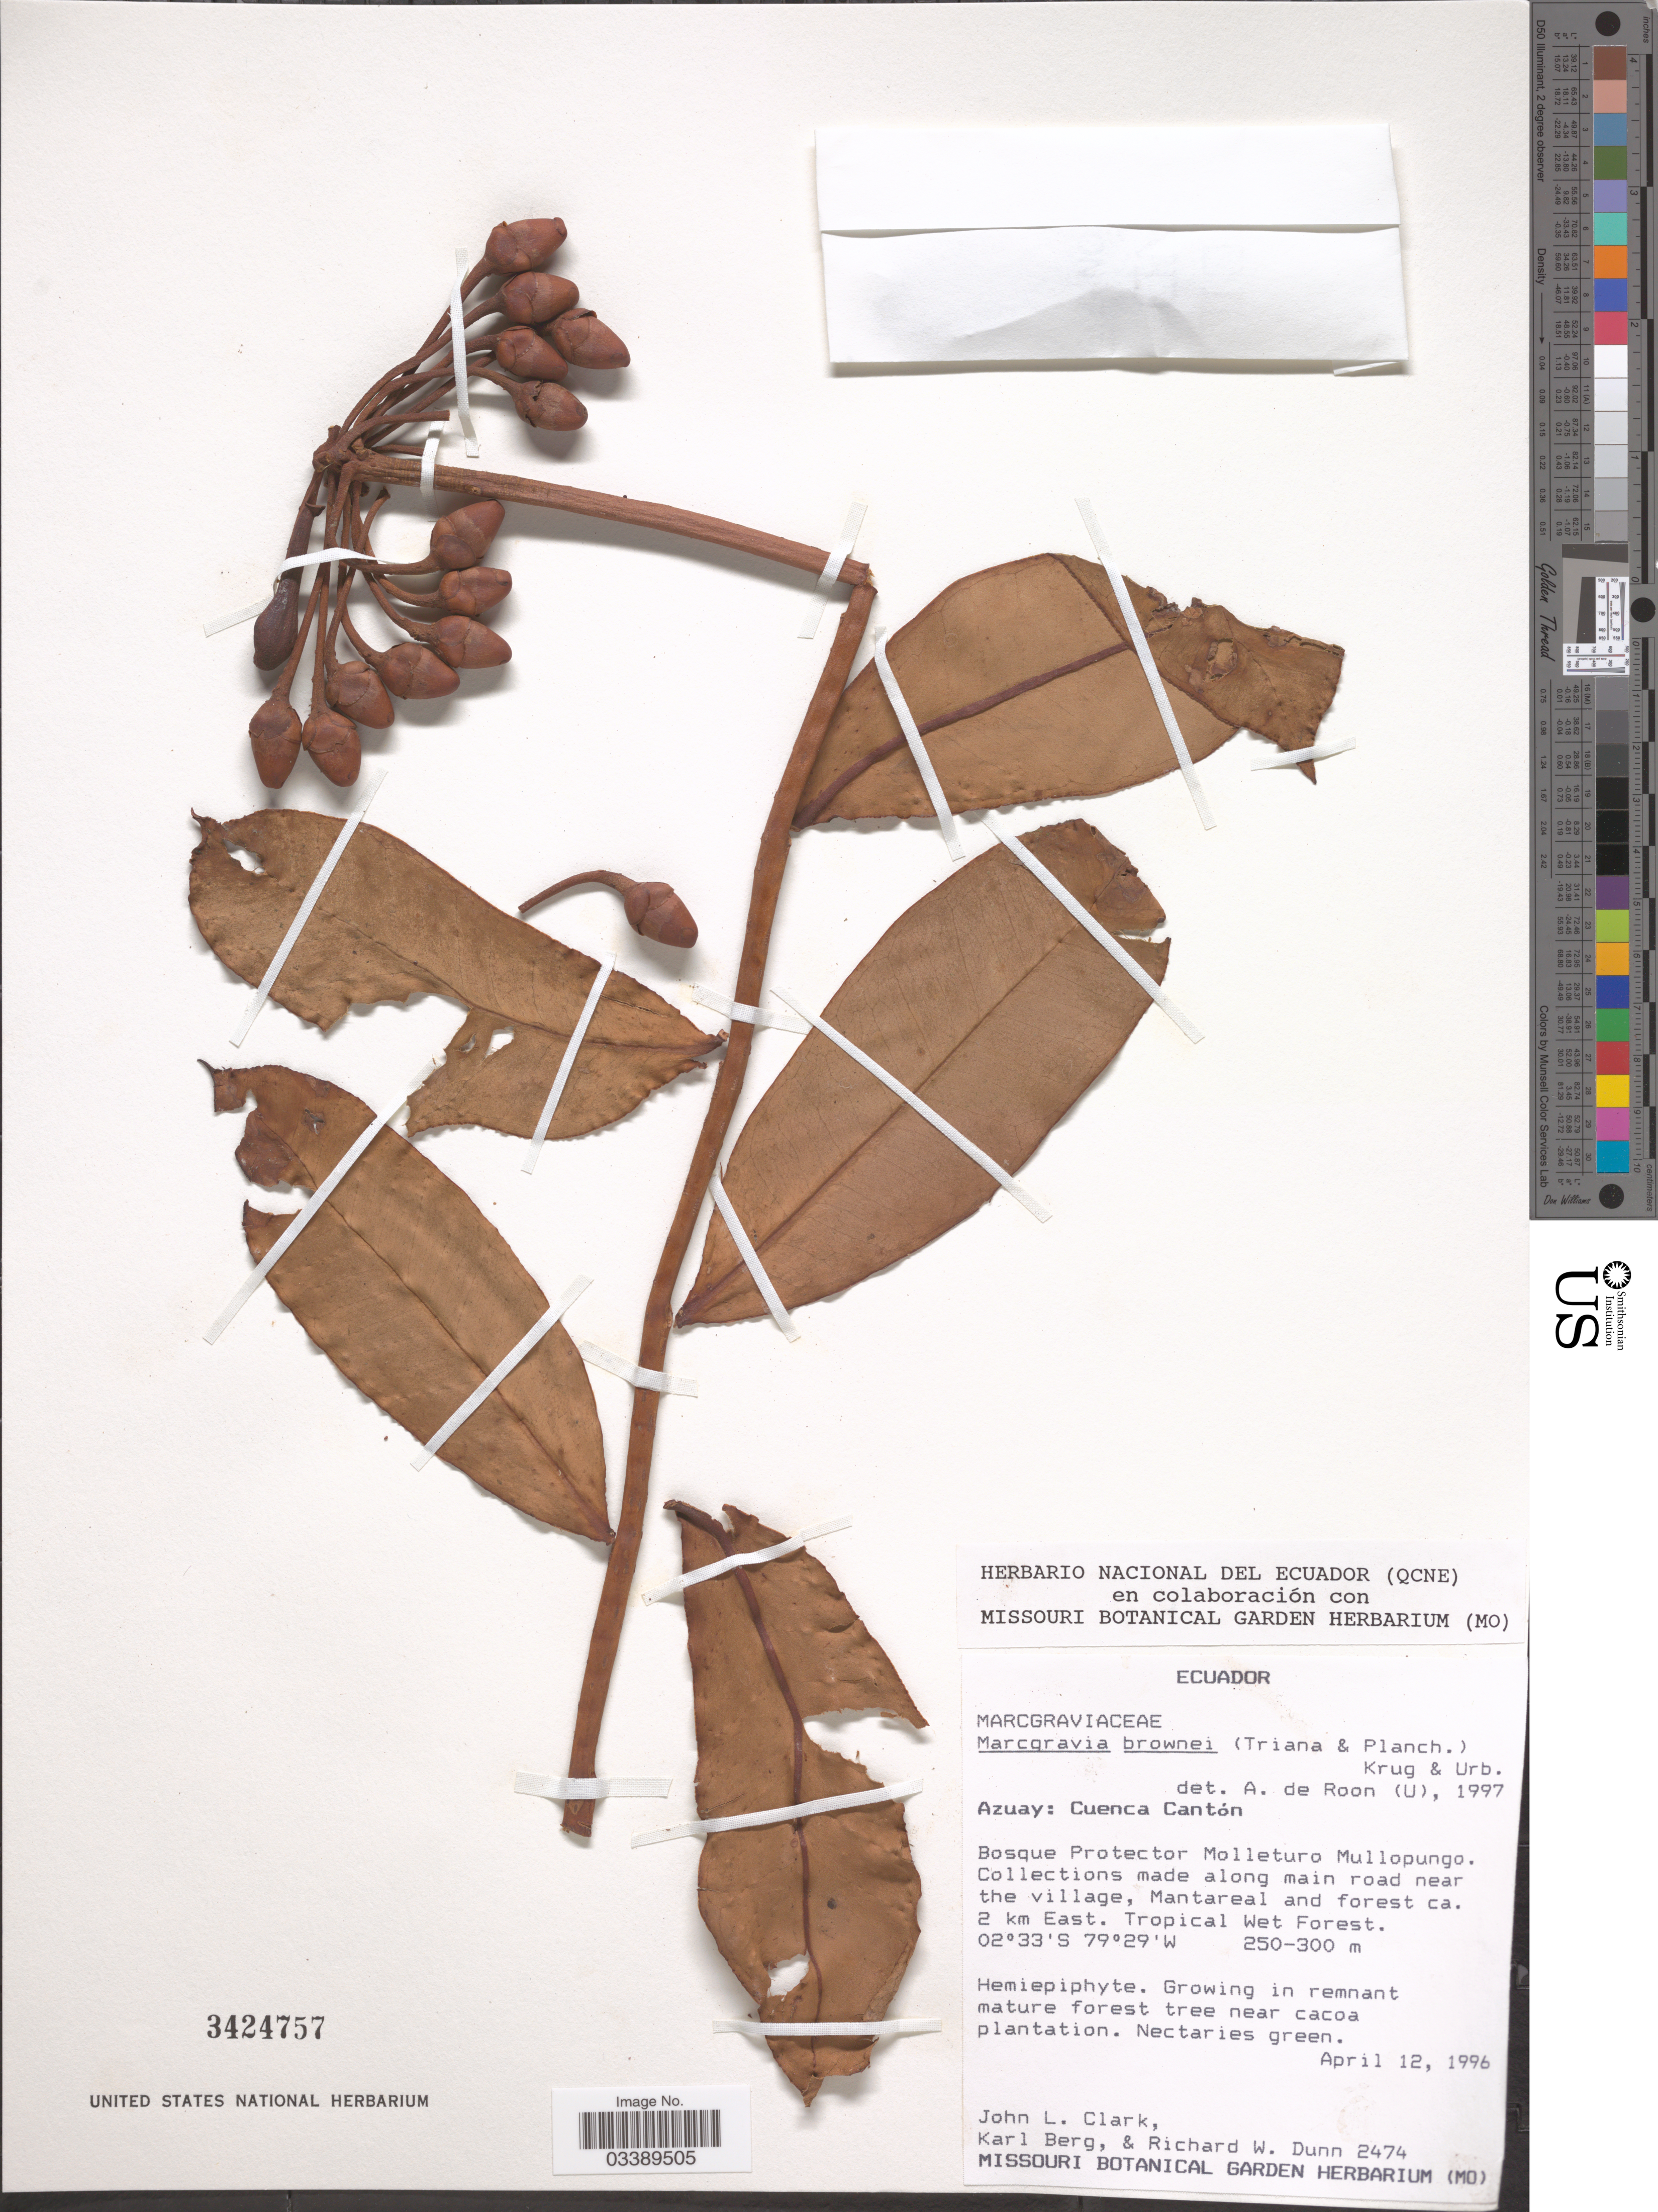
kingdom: Plantae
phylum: Tracheophyta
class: Magnoliopsida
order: Ericales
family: Marcgraviaceae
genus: Marcgravia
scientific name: Marcgravia brownei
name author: (Triana & Planch.) Krug & Urb.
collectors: J. L. Clark, K. Berg & R. Dunn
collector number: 2474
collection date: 1996-04-12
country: Ecuador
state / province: Azuay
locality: Cuenca Cantón. Bosque Protector Molleturo Mullopungo. Collections made along main road near the village, Mantareal and forest ca. 2 km East. Tropical Wet Forest.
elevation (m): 250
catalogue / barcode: US 3424757